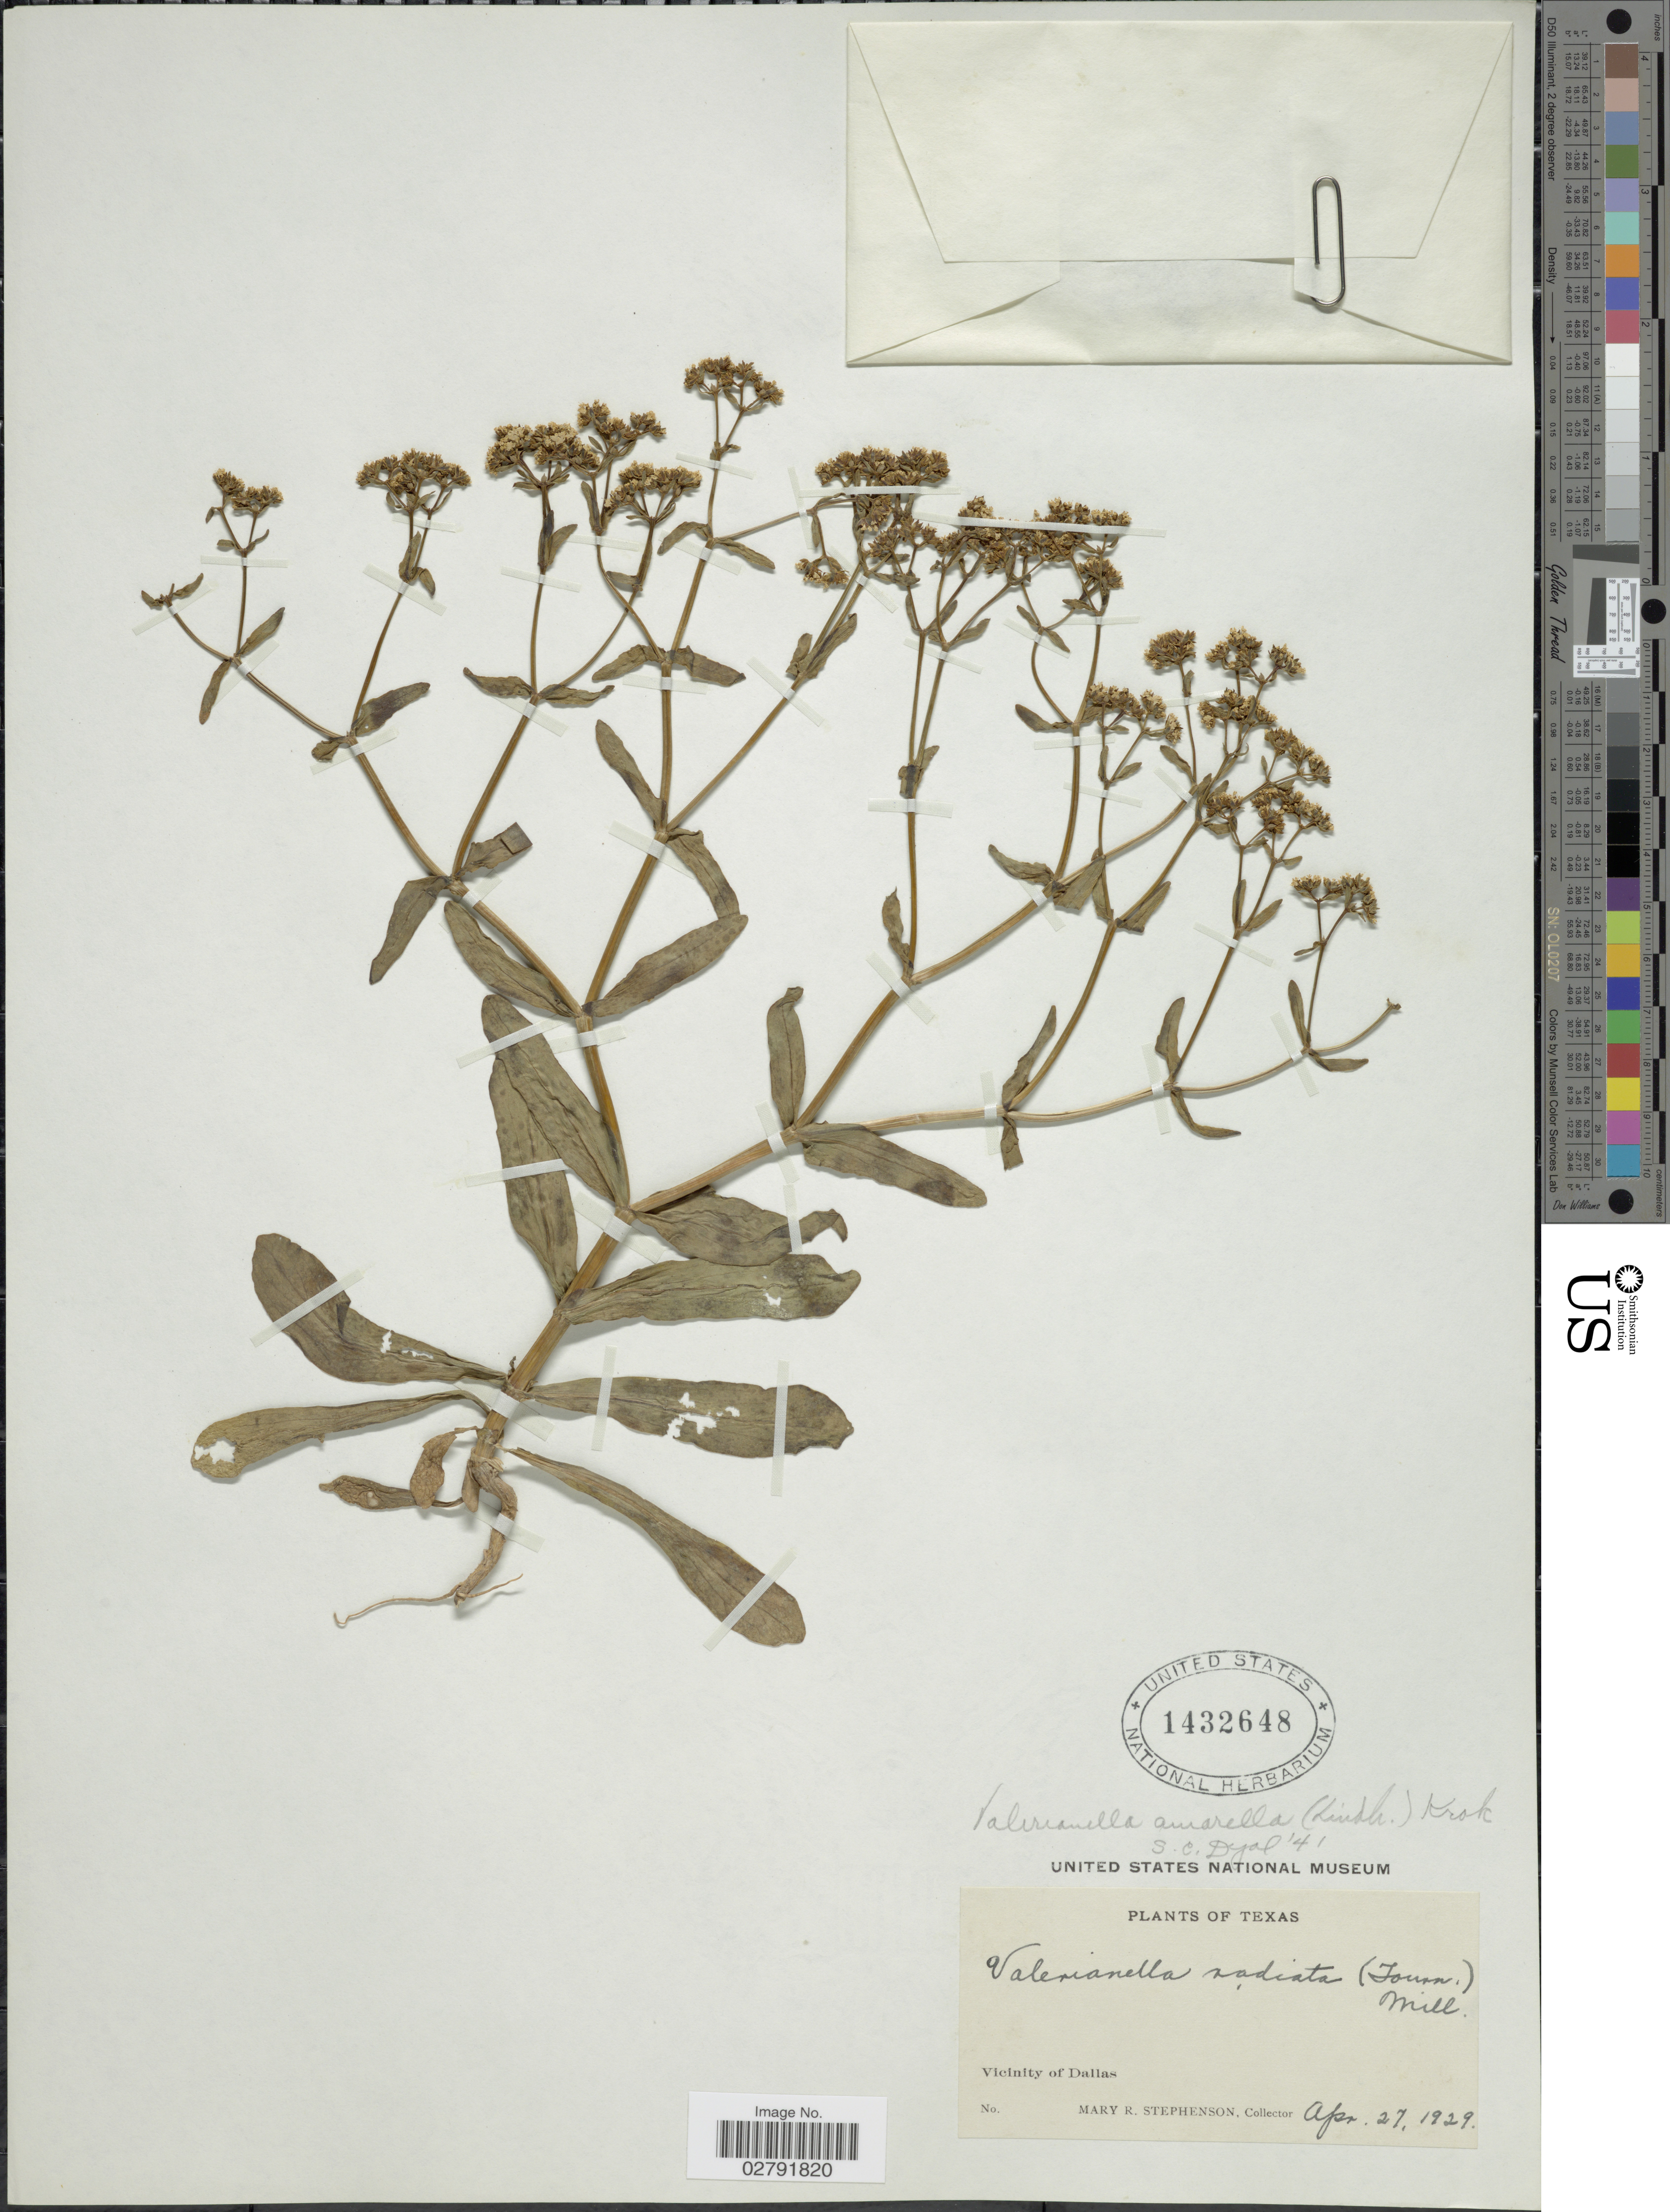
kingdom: Plantae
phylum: Tracheophyta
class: Magnoliopsida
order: Dipsacales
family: Caprifoliaceae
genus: Valerianella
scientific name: Valerianella amarella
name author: (Lindl. ex Engelm.) Krok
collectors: M. Stephenson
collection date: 1929-04-27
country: United States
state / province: Texas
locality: Vicinity of Dallas.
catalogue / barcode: US 1432648